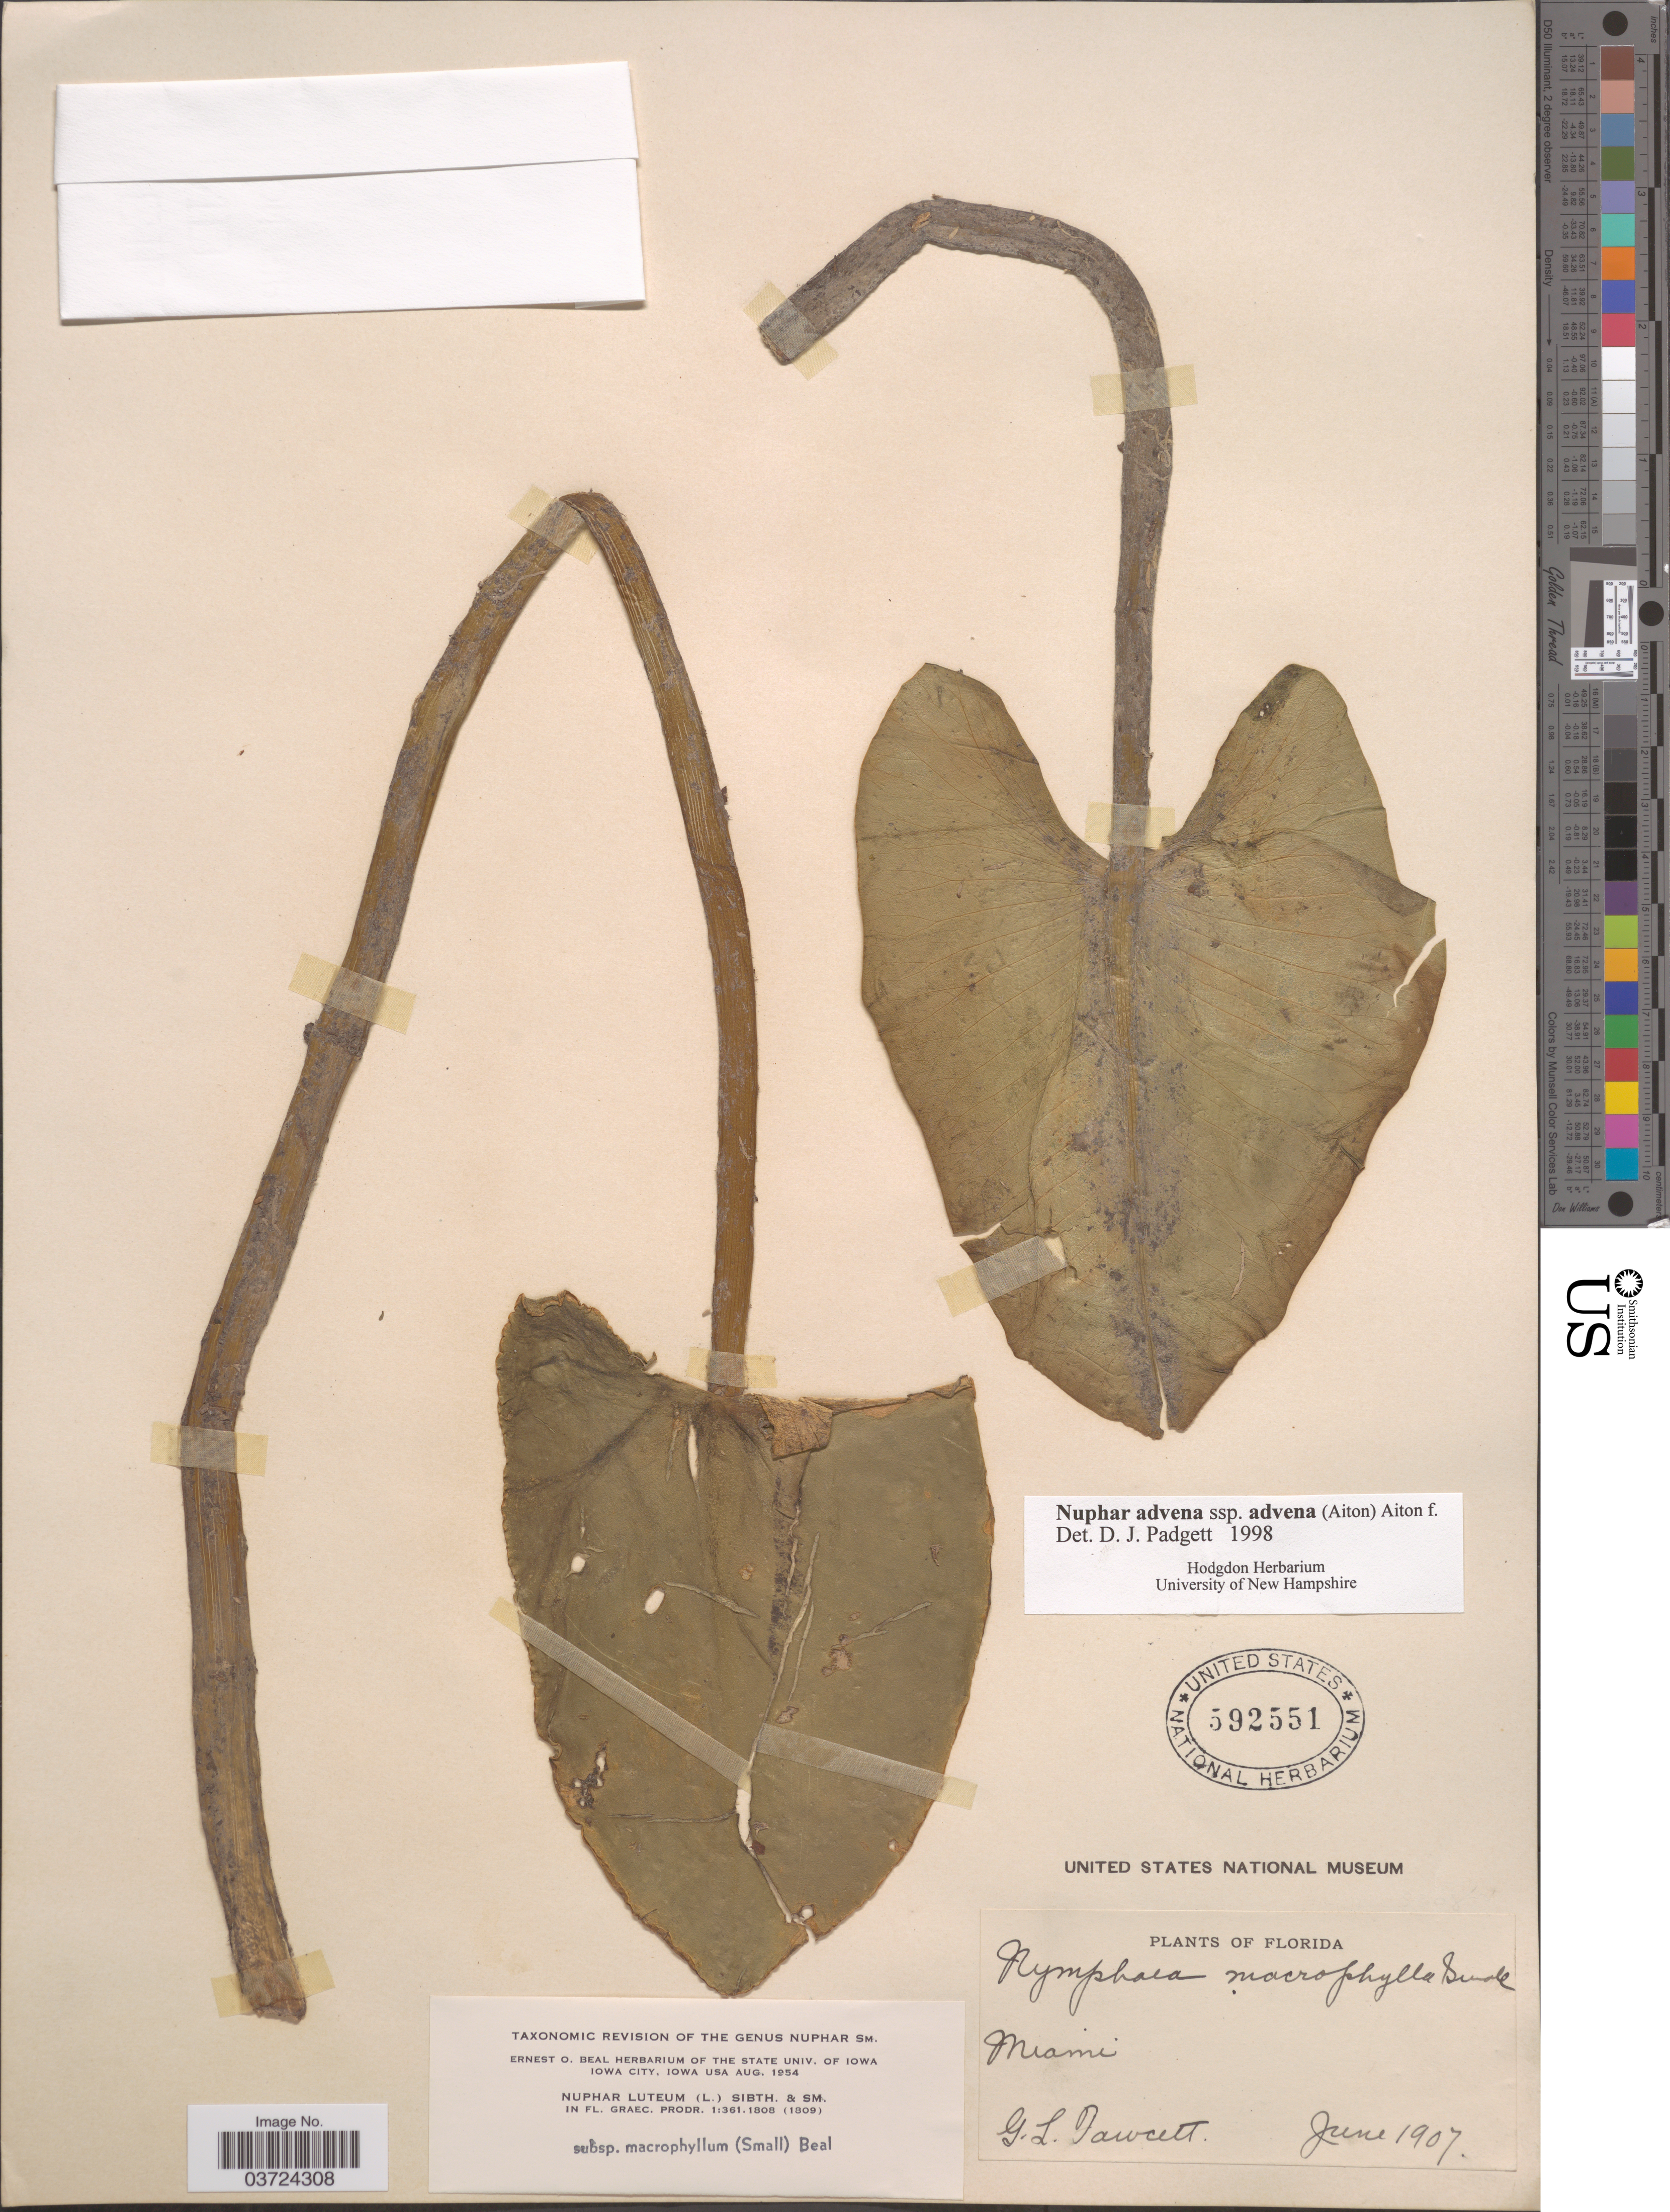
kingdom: Plantae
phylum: Tracheophyta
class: Magnoliopsida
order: Nymphaeales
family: Nymphaeaceae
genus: Nuphar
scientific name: Nuphar advena subsp. advena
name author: (Aiton) W.T. Aiton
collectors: G. Fawcett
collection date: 1907-06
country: United States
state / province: Florida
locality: Miami.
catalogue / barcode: US 592551